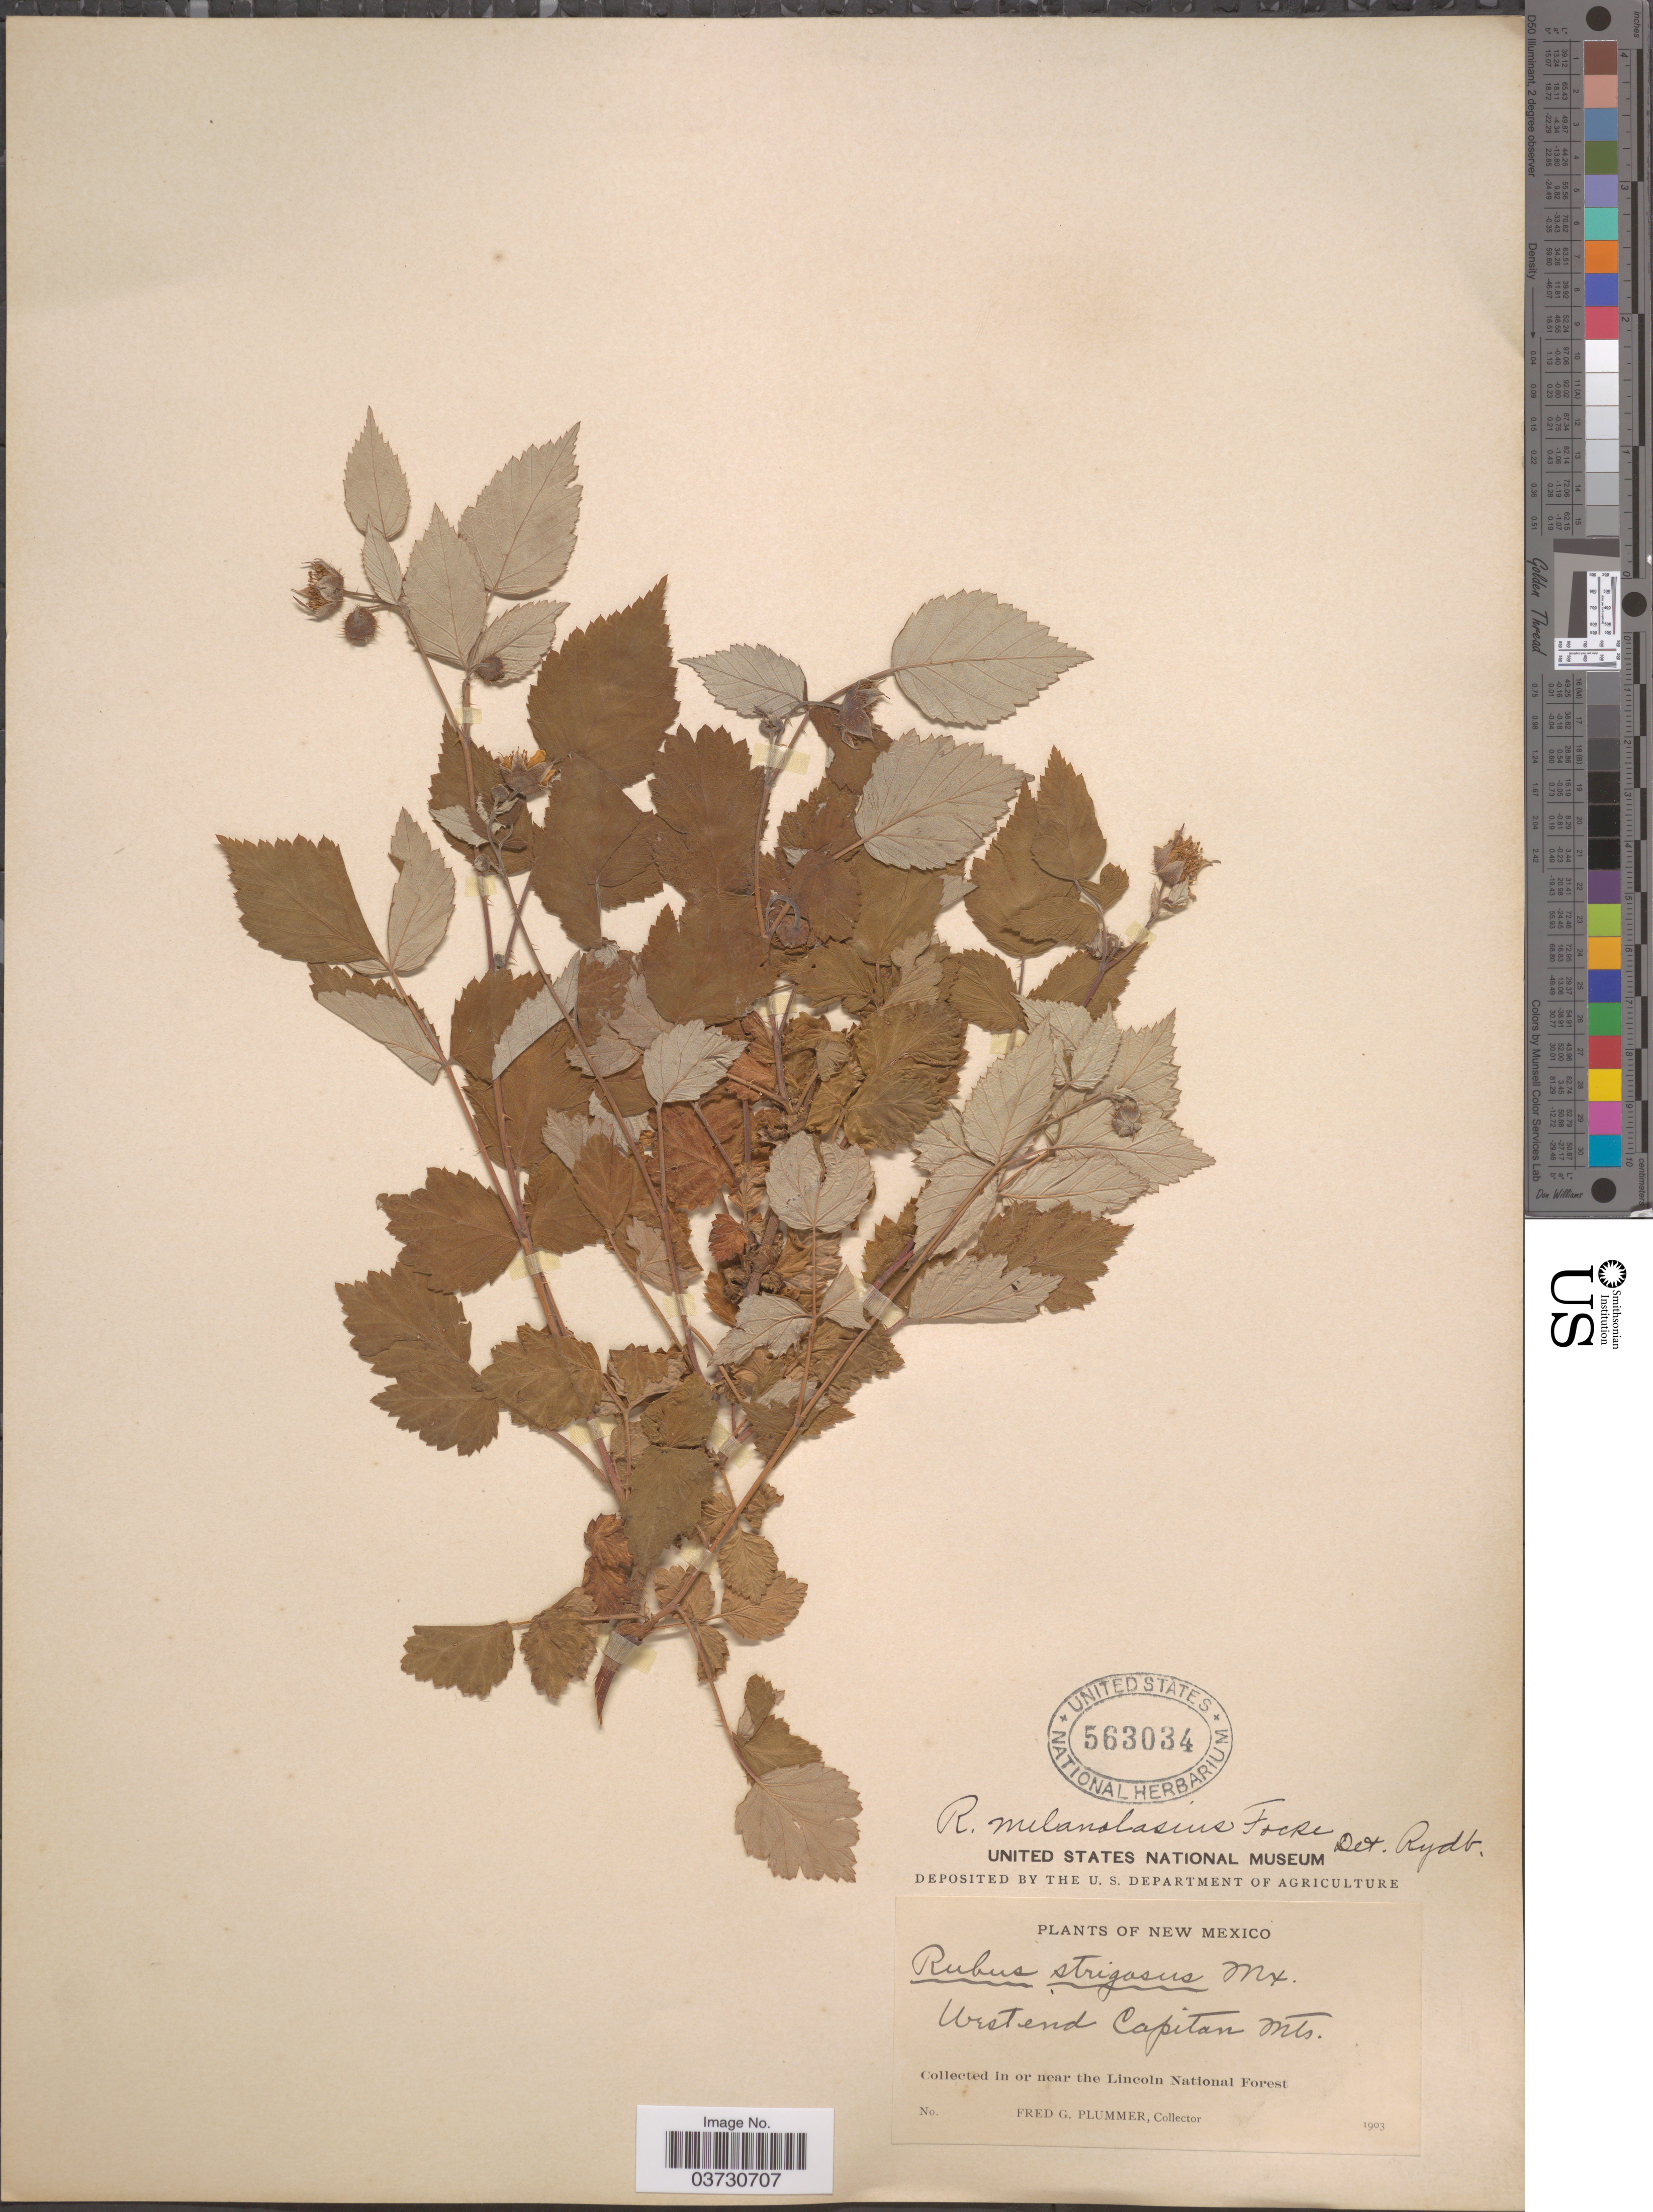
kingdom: Plantae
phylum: Tracheophyta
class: Magnoliopsida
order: Rosales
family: Rosaceae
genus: Rubus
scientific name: Rubus melanolasius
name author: Dieck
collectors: F. Plummer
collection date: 1903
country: United States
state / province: New Mexico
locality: Westend Capitan Mts. In or near the Lincoln National Forest.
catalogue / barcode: US 563034